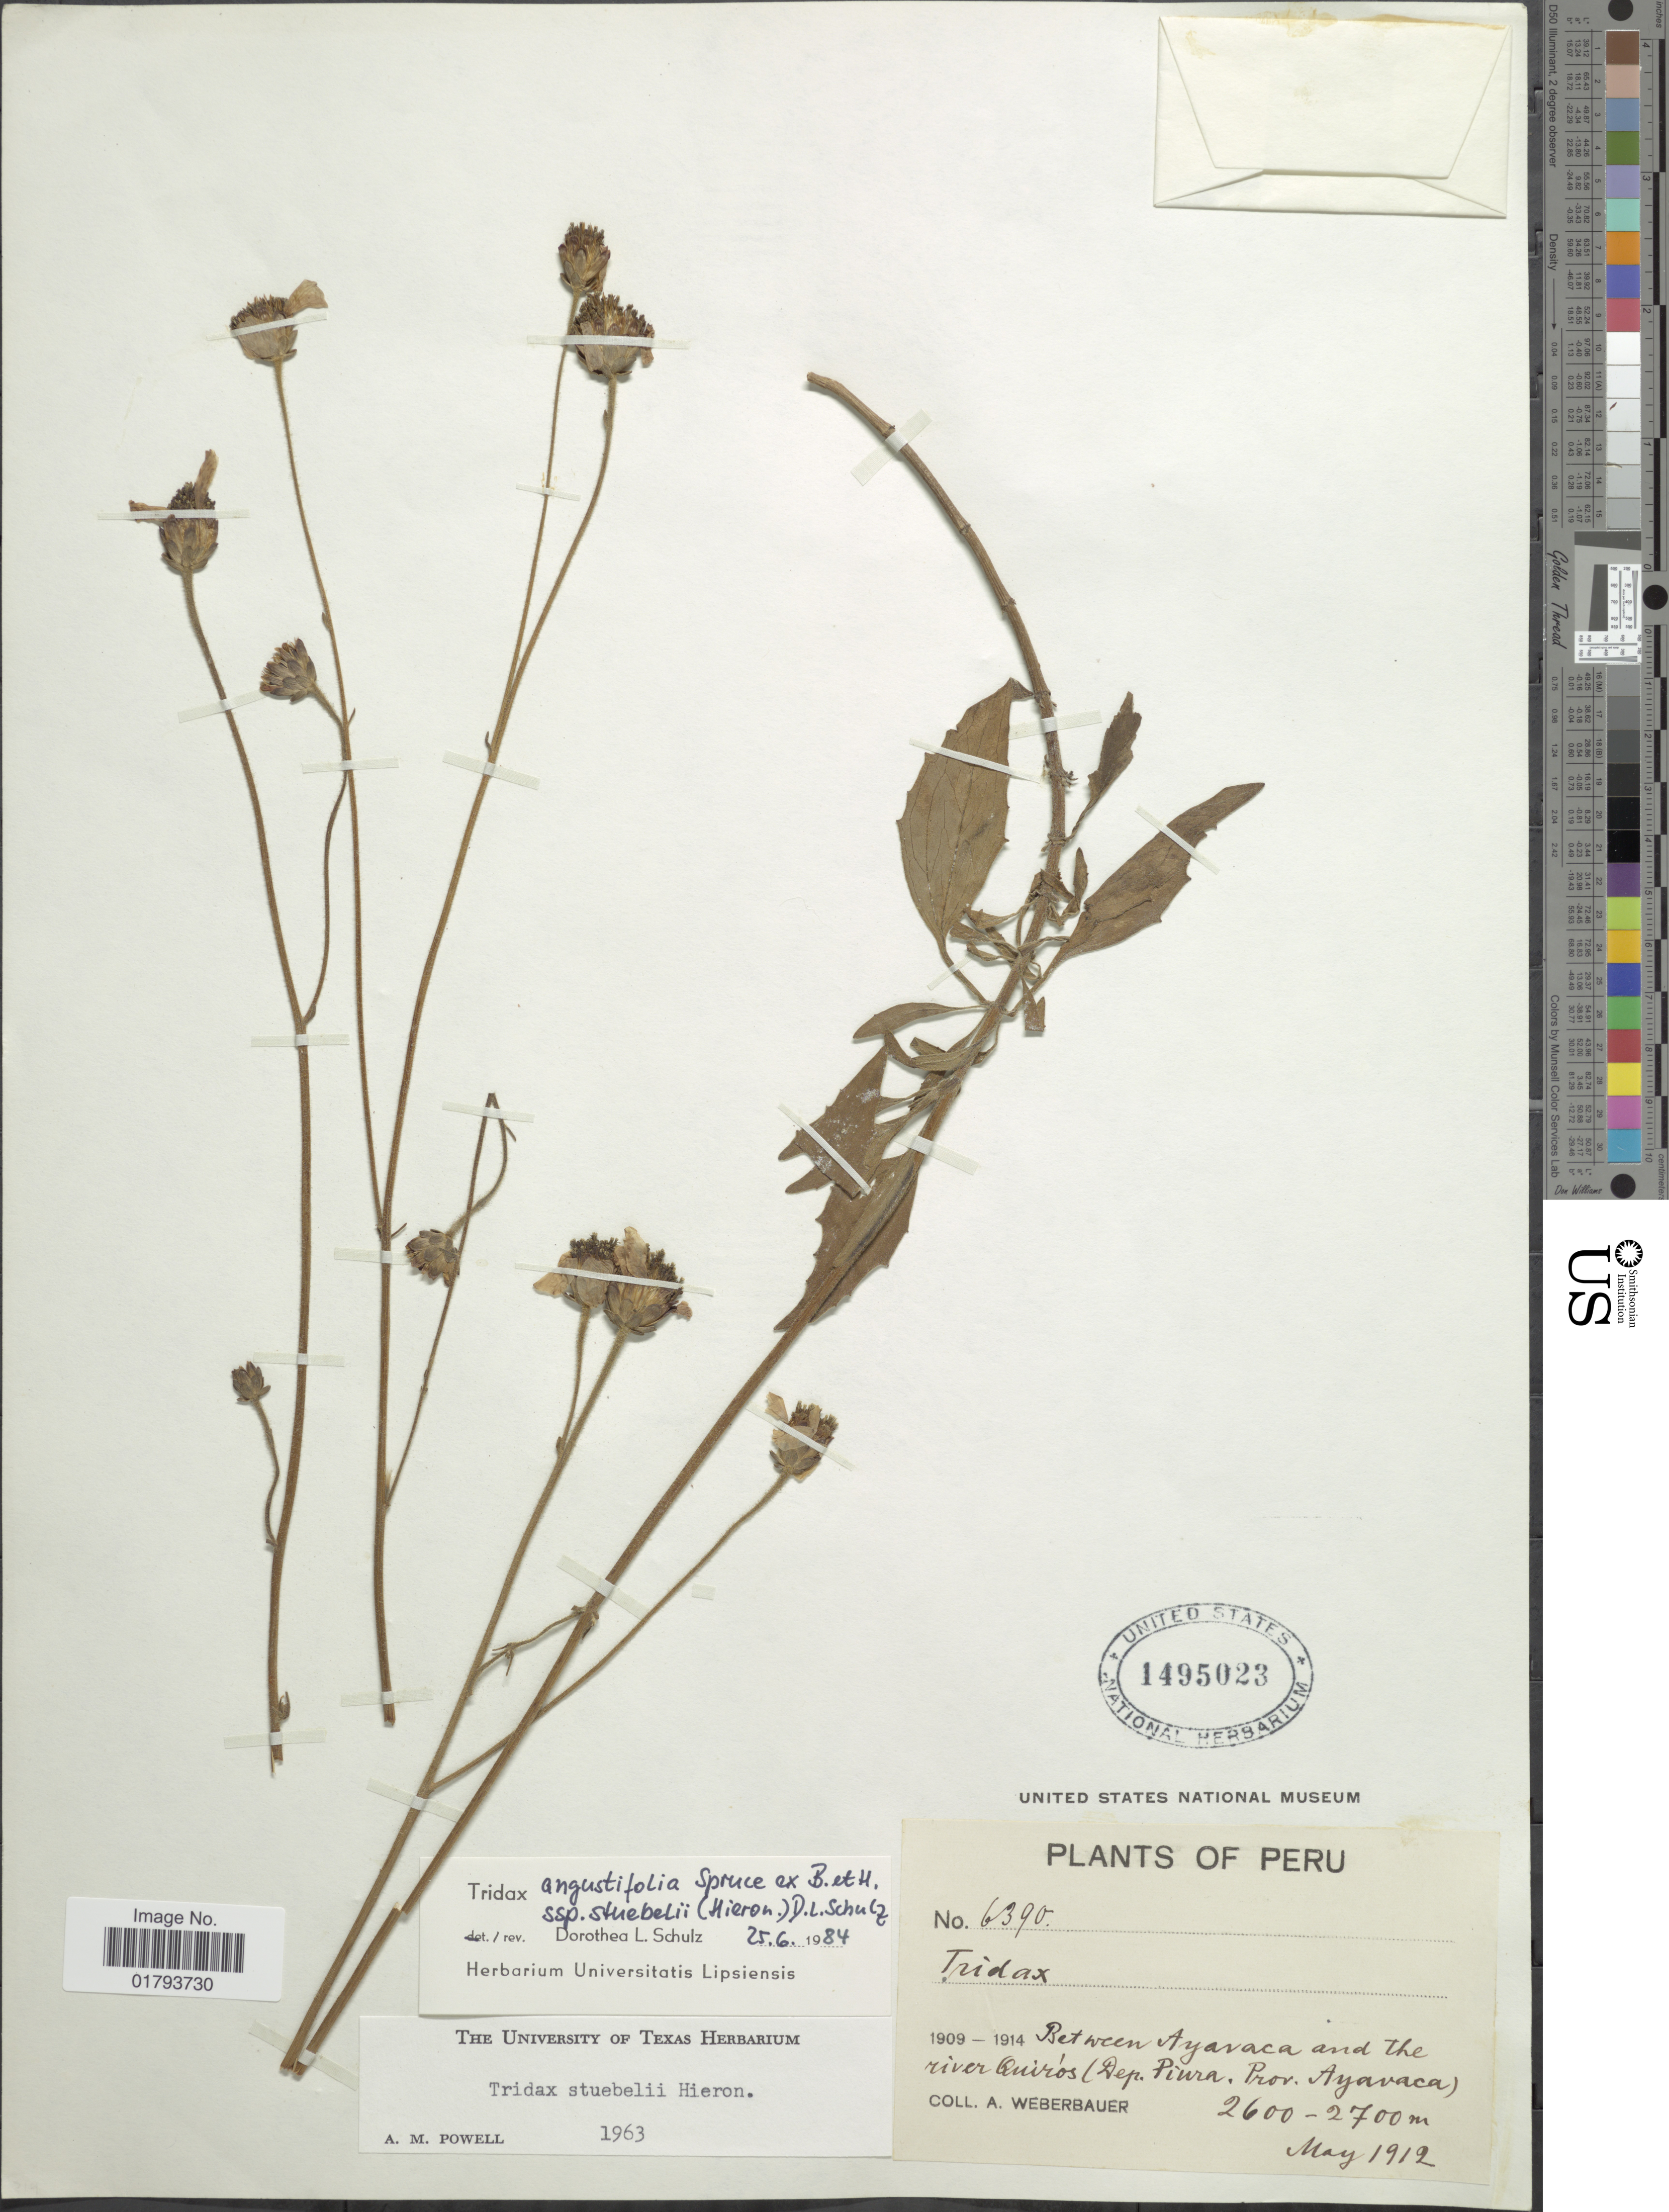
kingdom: Plantae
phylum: Tracheophyta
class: Magnoliopsida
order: Asterales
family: Asteraceae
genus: Tridax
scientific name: Tridax stuebelii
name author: Hieron.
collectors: A. Weberbauer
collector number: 6390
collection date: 1912-05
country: Peru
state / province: Piura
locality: Between Ayavaca and the river Quirós (Prov. Ayavaca)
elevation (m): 2600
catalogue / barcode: US 1495023